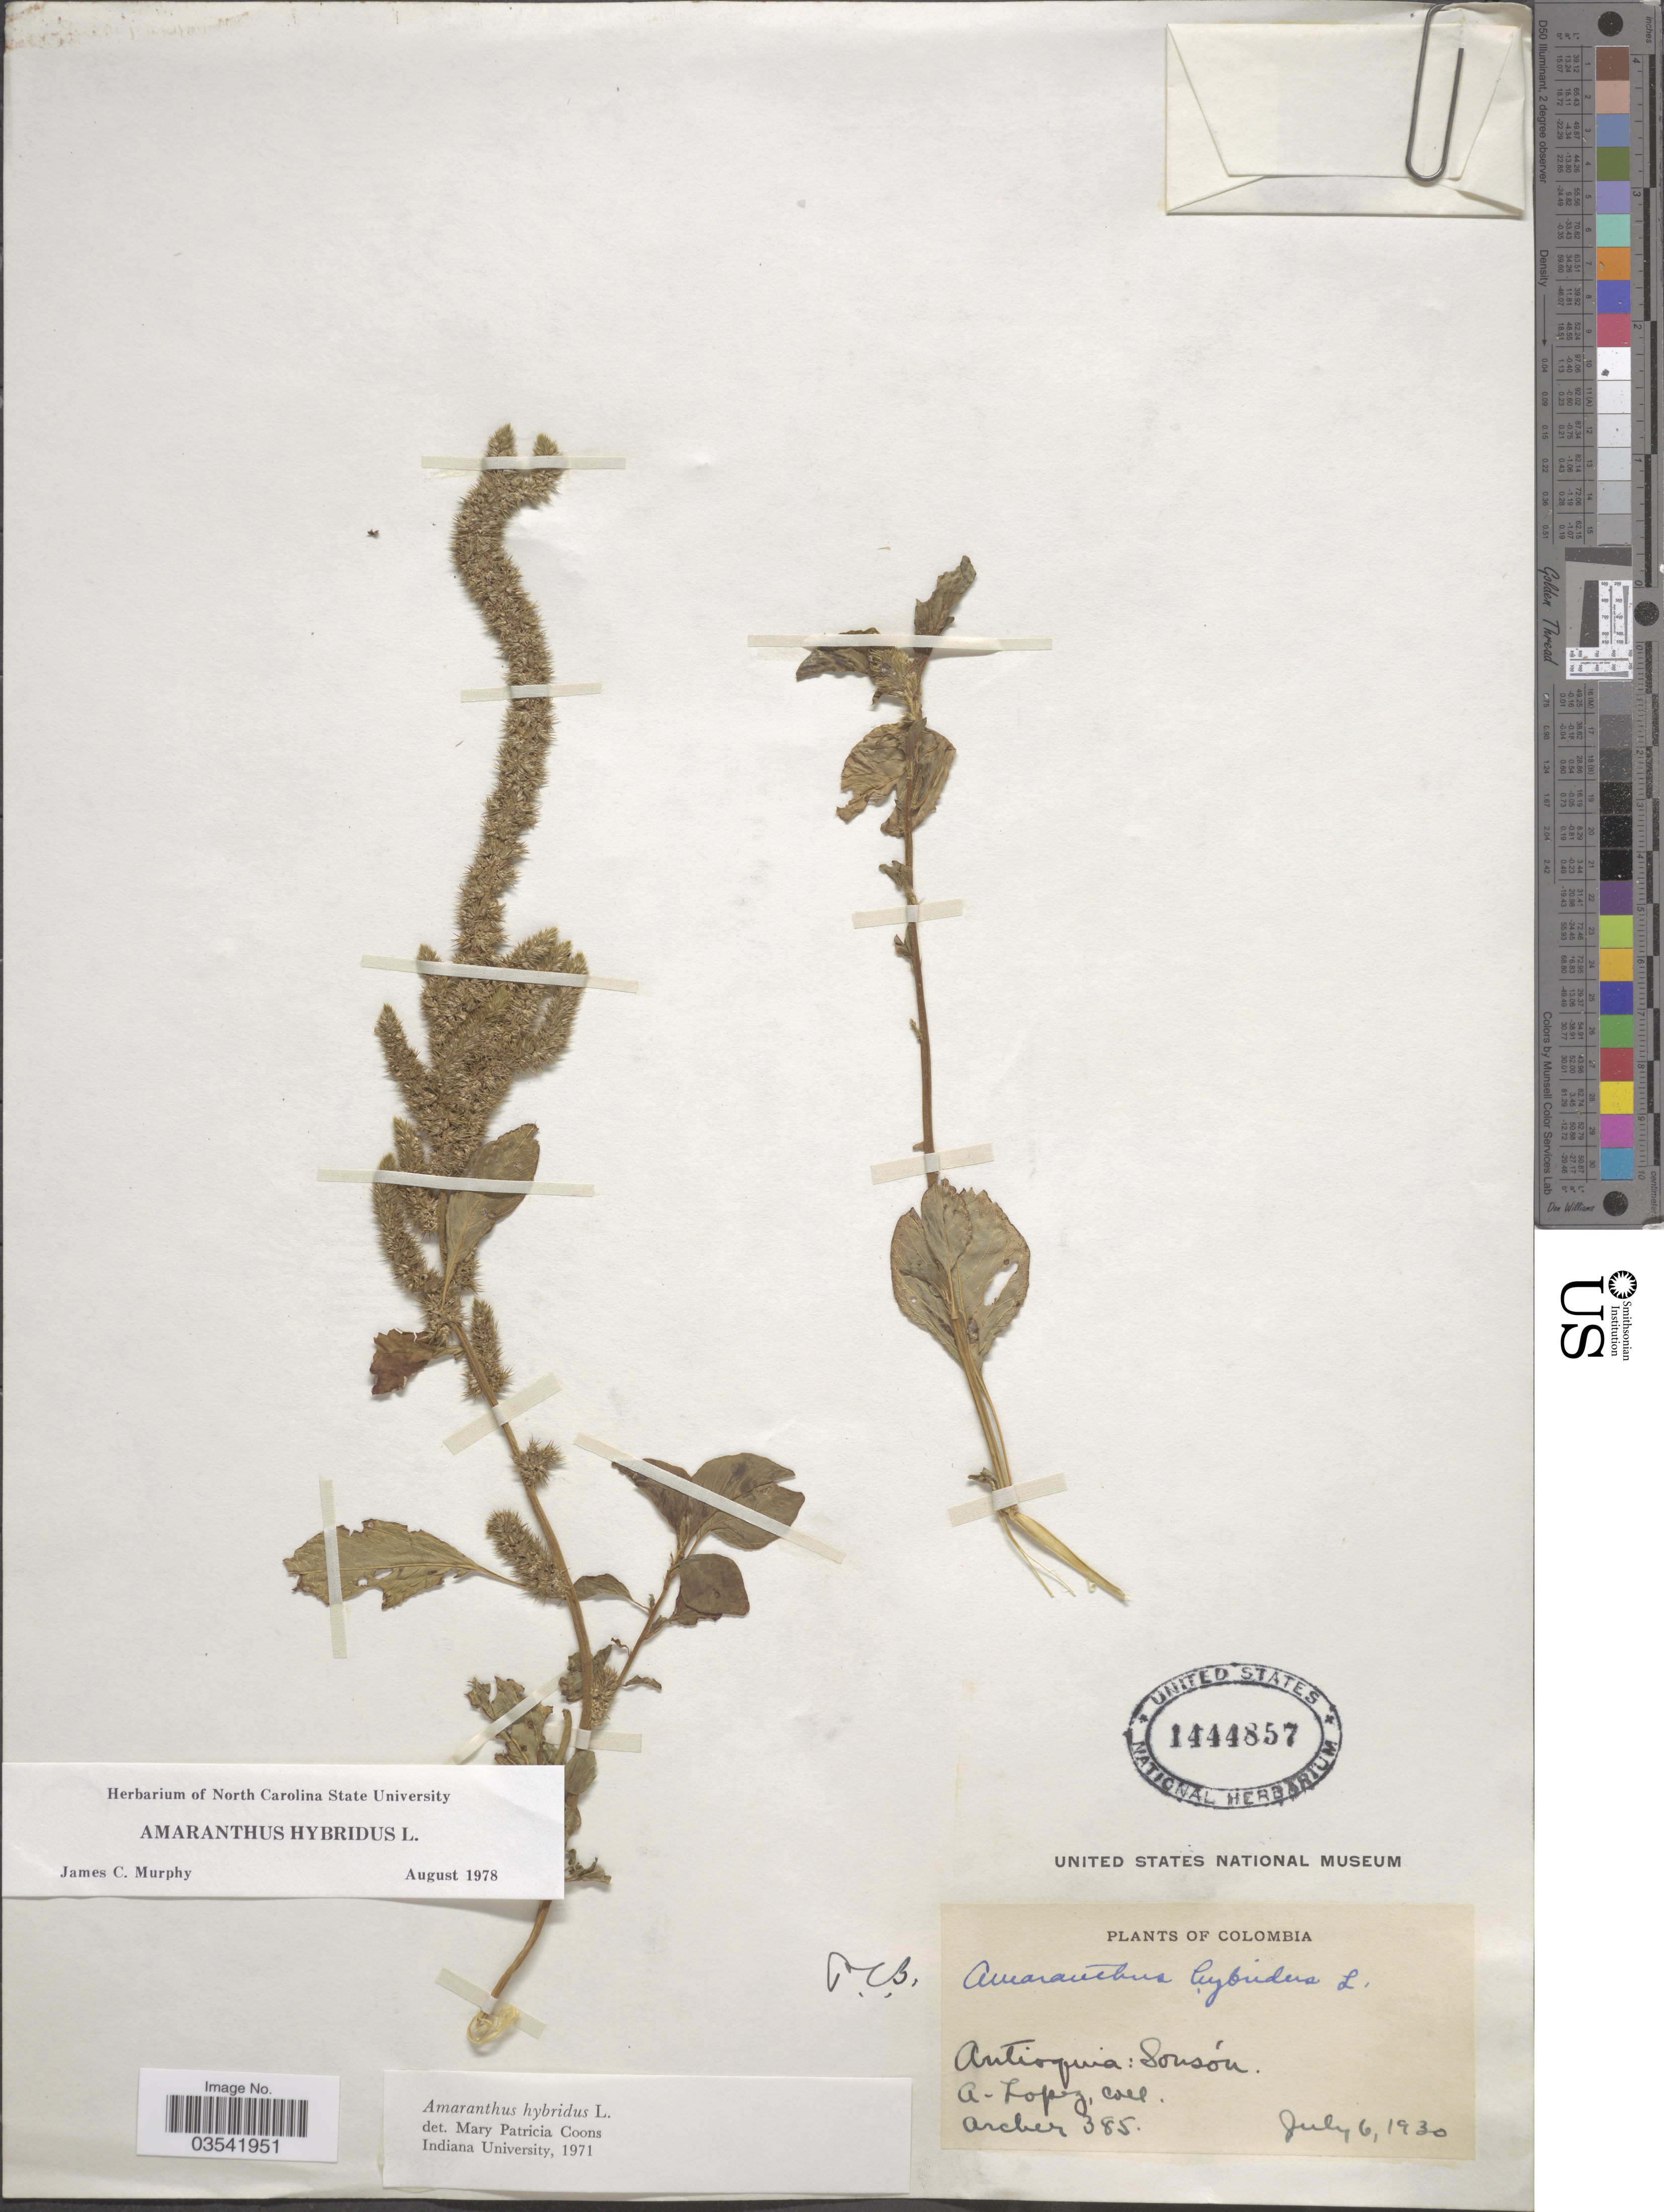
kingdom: Plantae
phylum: Tracheophyta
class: Magnoliopsida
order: Caryophyllales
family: Amaranthaceae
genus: Amaranthus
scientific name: Amaranthus hybridus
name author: L.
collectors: A. Lopez & -- Archer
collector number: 385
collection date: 1930-07-06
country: Colombia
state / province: Antioquia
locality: Sonsón.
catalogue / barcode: US 1444857